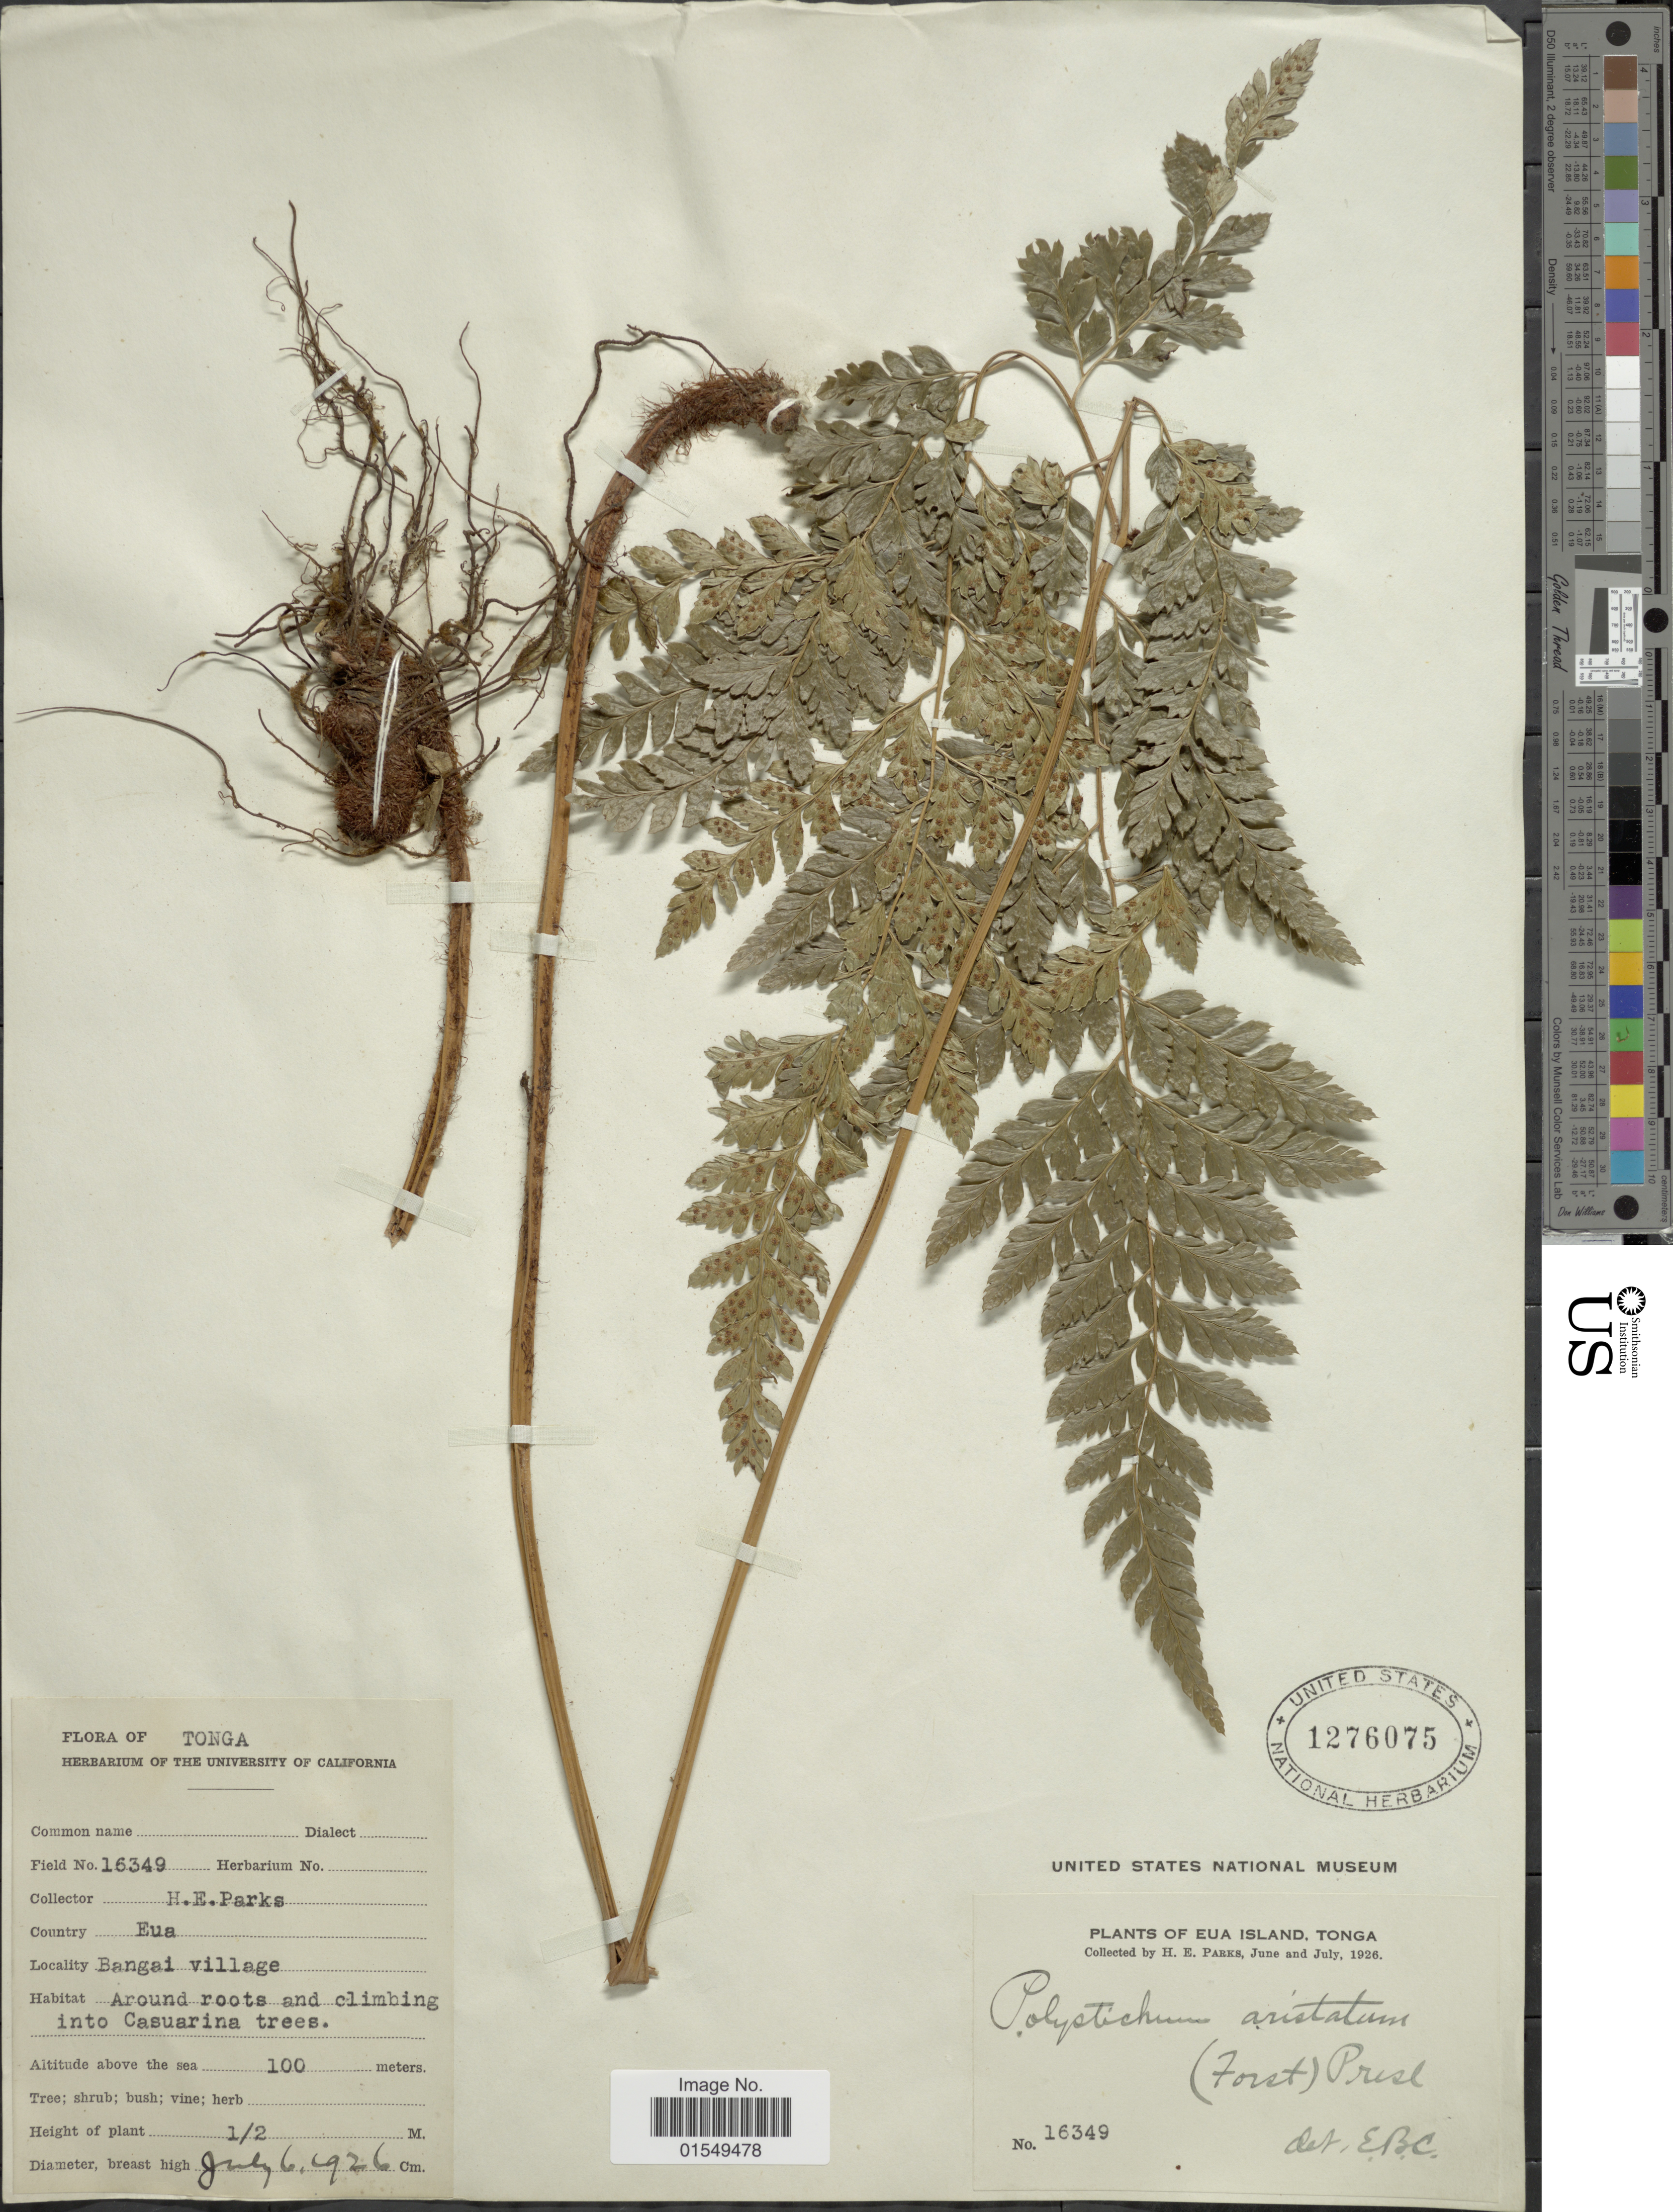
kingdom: Plantae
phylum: Tracheophyta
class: Polypodiopsida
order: Polypodiales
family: Dryopteridaceae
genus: Arachniodes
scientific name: Arachniodes aristata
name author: (G. Forst.) Tindale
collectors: H. Park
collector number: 16349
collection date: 1926-07-06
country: Tonga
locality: Country Eua, Bangai Village, around roots and climbing into Casuarina trees, Eua Island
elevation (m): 100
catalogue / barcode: US 1276075